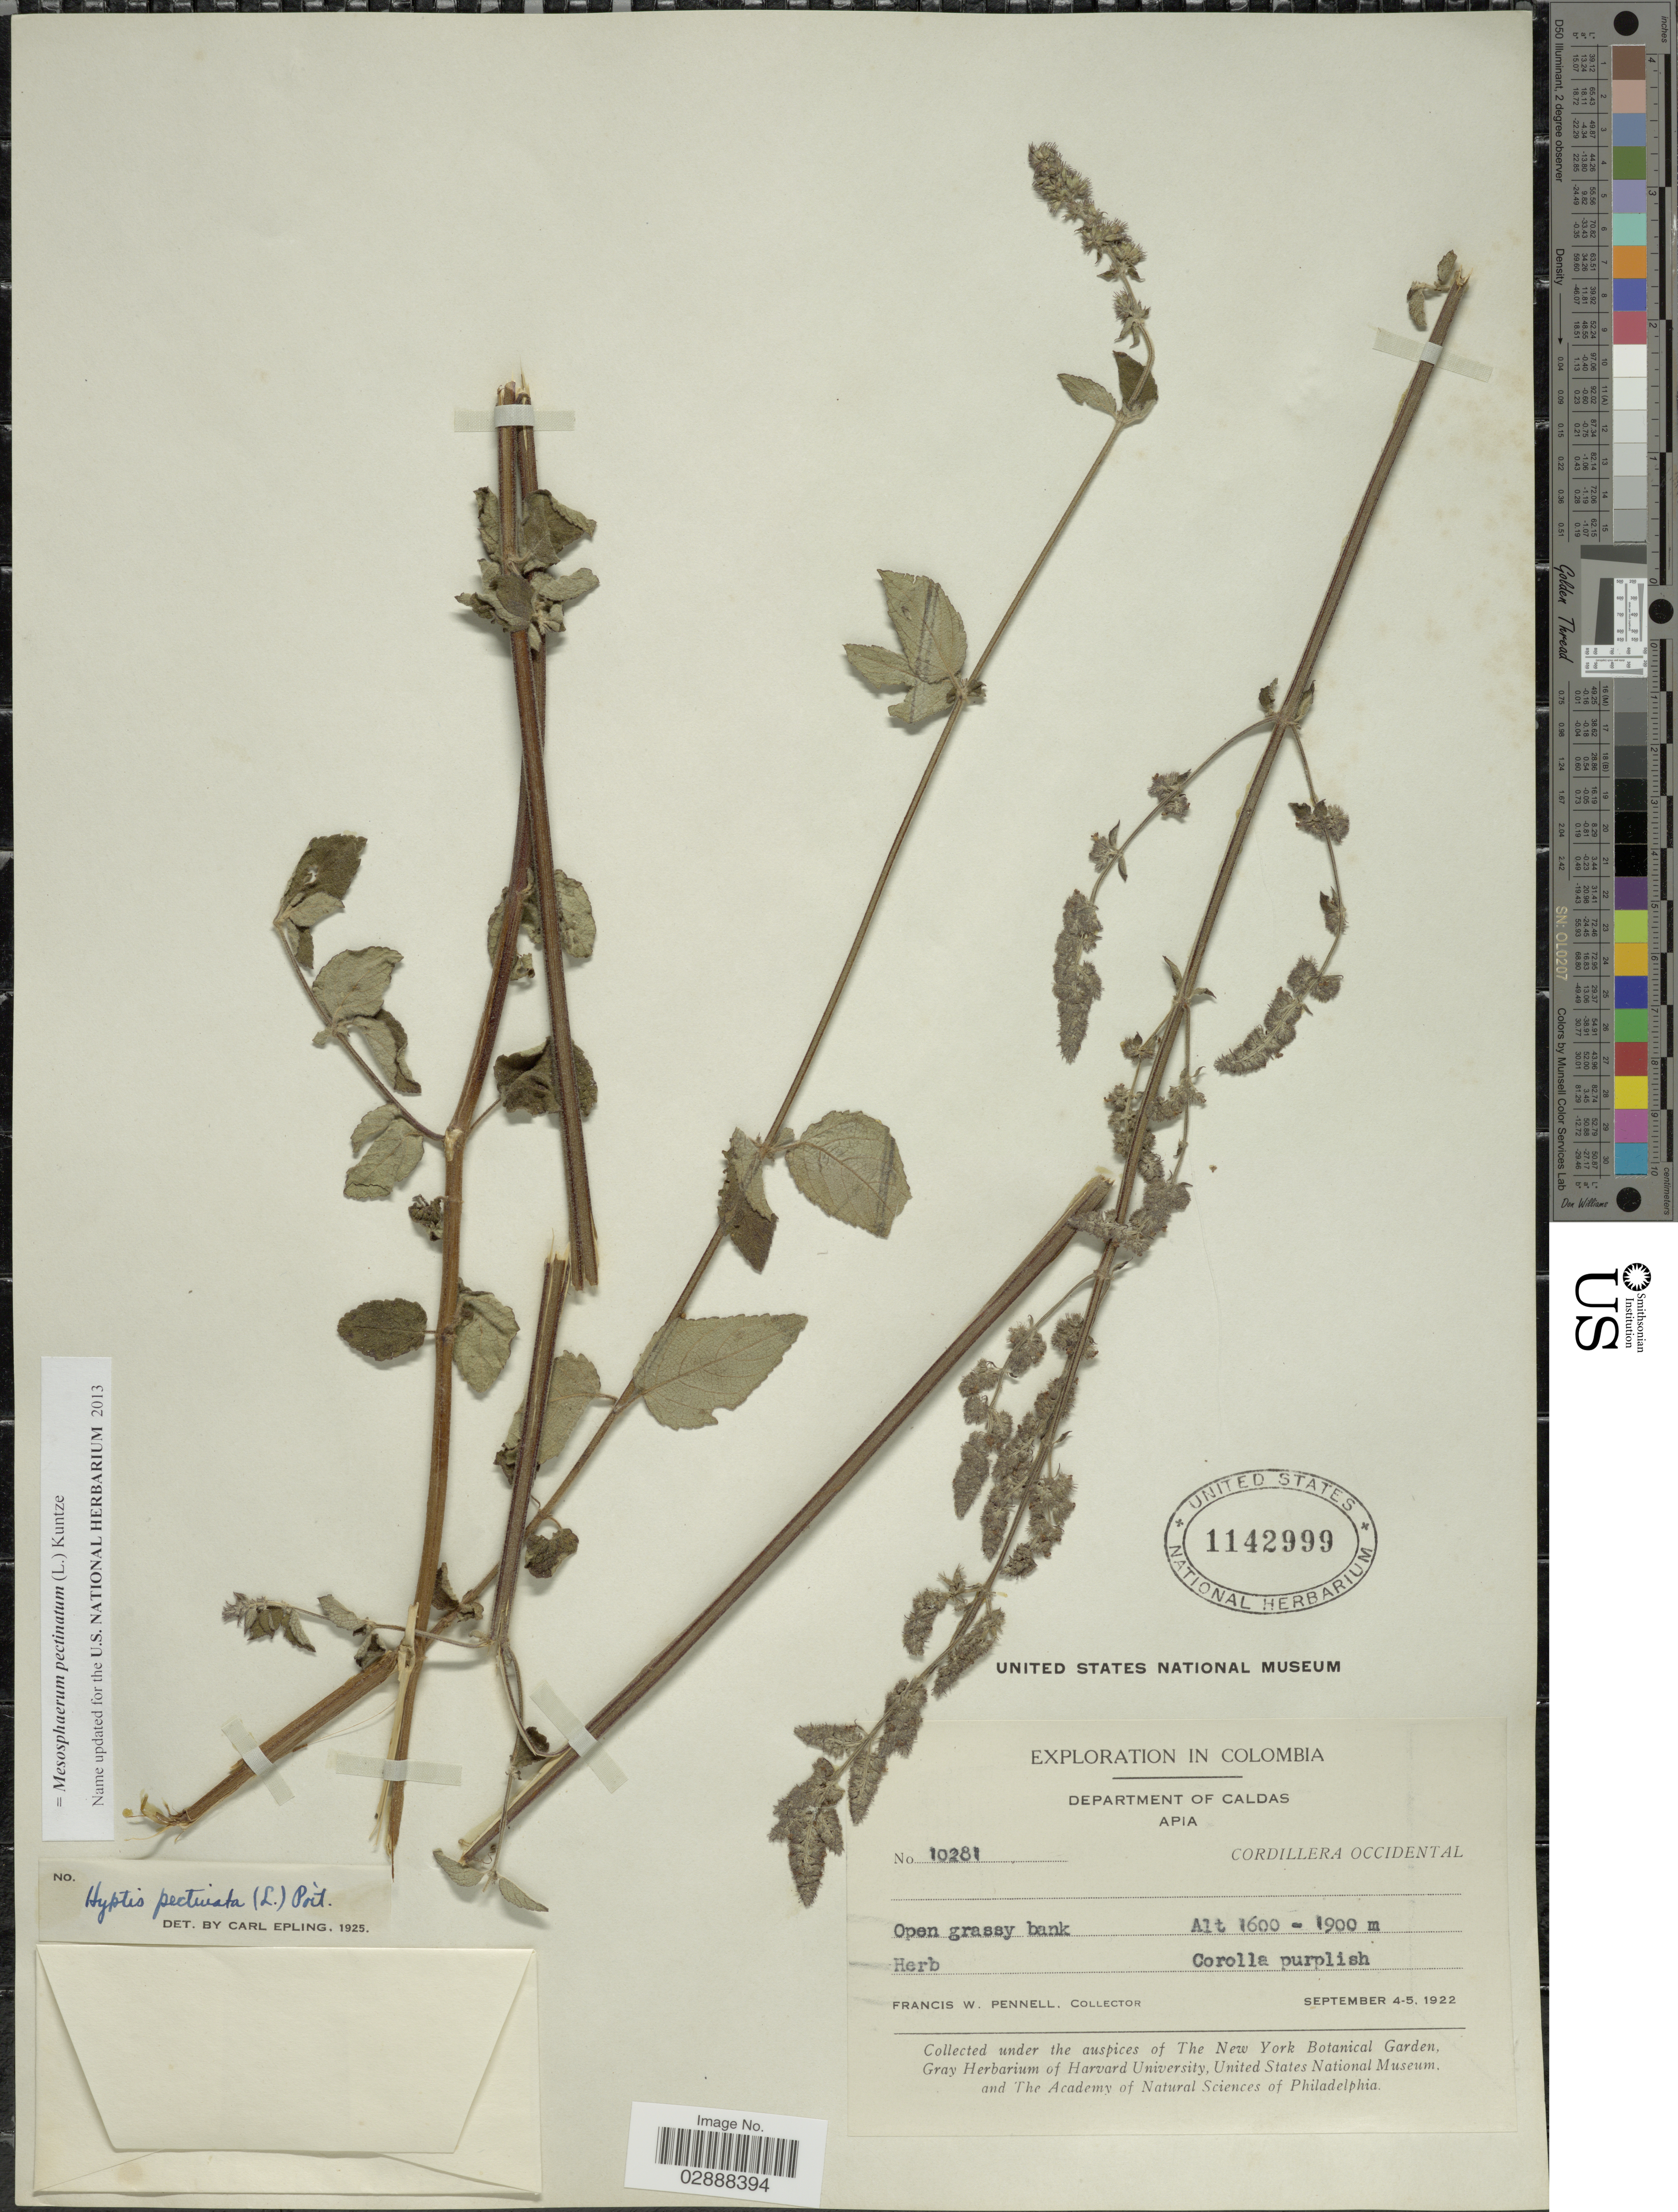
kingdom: Plantae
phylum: Tracheophyta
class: Magnoliopsida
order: Lamiales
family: Lamiaceae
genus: Mesosphaerum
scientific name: Mesosphaerum pectinatum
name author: (L.) Kuntze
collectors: F. W. Pennell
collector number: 10281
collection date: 1922-09-04/1922-09-05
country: Colombia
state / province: Caldas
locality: Department of Caldas. Apia. Cordillera Occidental.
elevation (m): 1600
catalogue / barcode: US 1142999